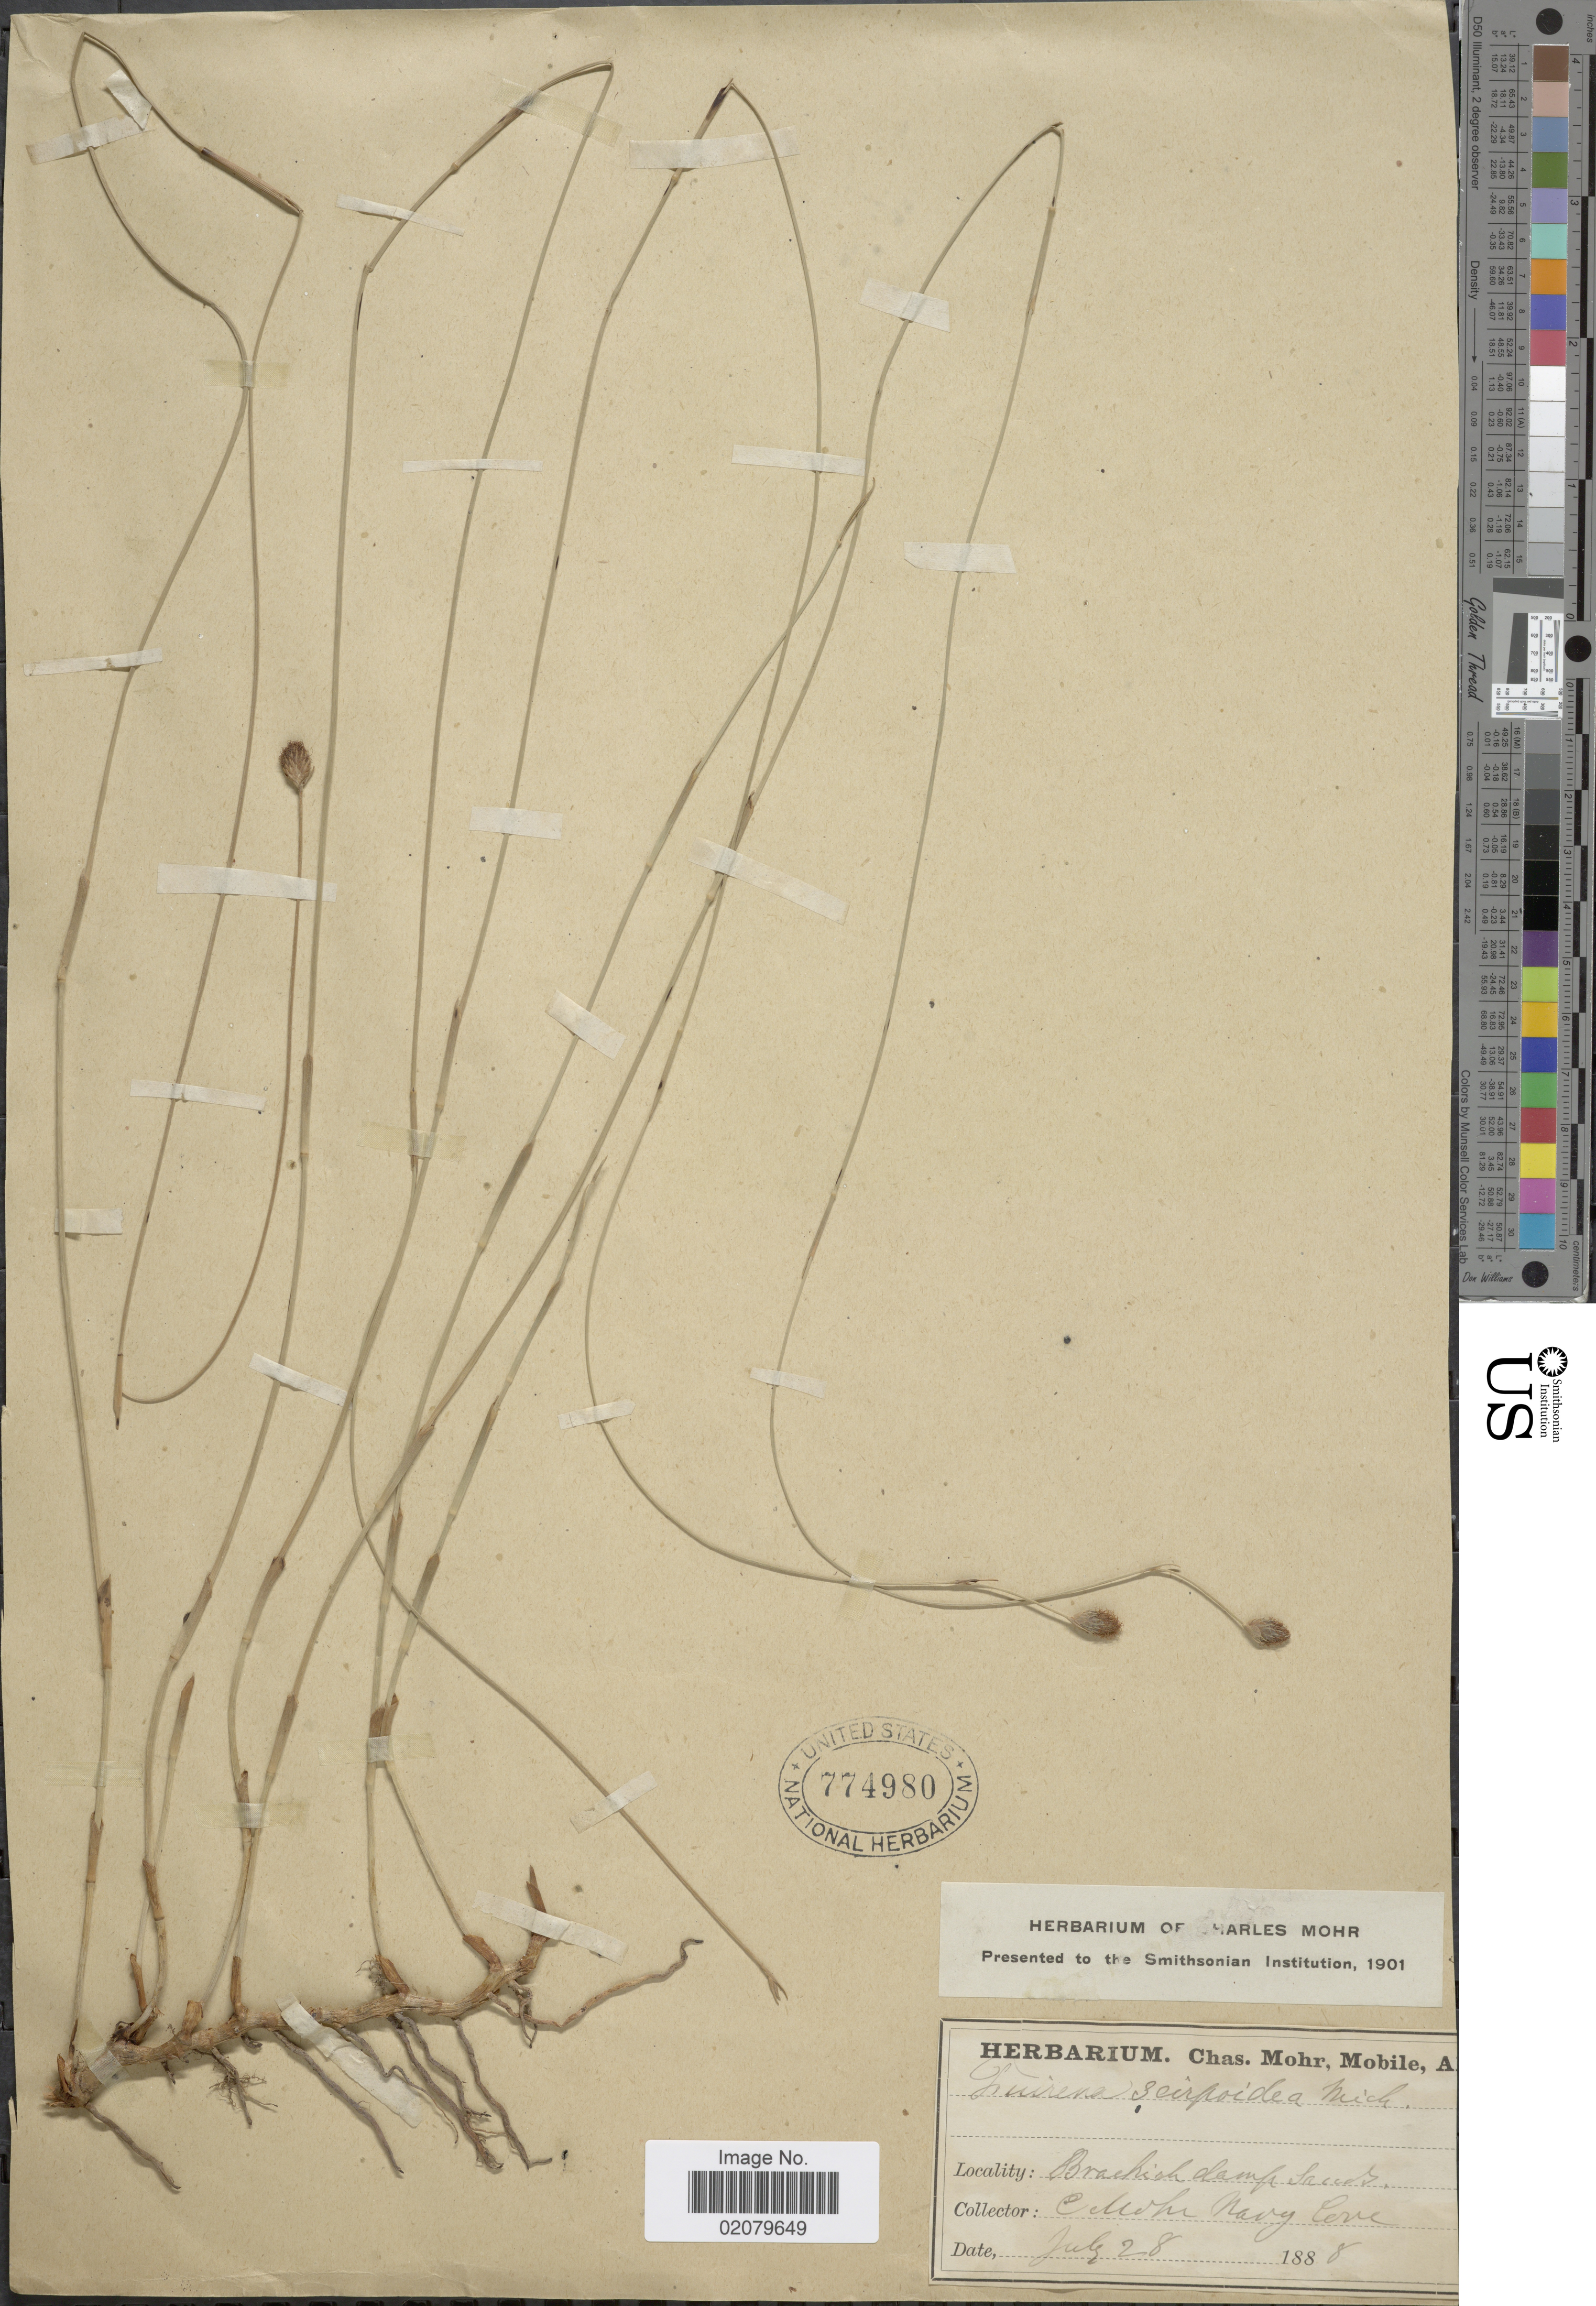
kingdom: Plantae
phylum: Tracheophyta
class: Liliopsida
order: Poales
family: Cyperaceae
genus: Fuirena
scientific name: Fuirena scirpoidea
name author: Michx.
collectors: C. T. Mohr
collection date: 1888-07-28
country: United States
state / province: Alabama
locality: Navy Cove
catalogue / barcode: US 774980